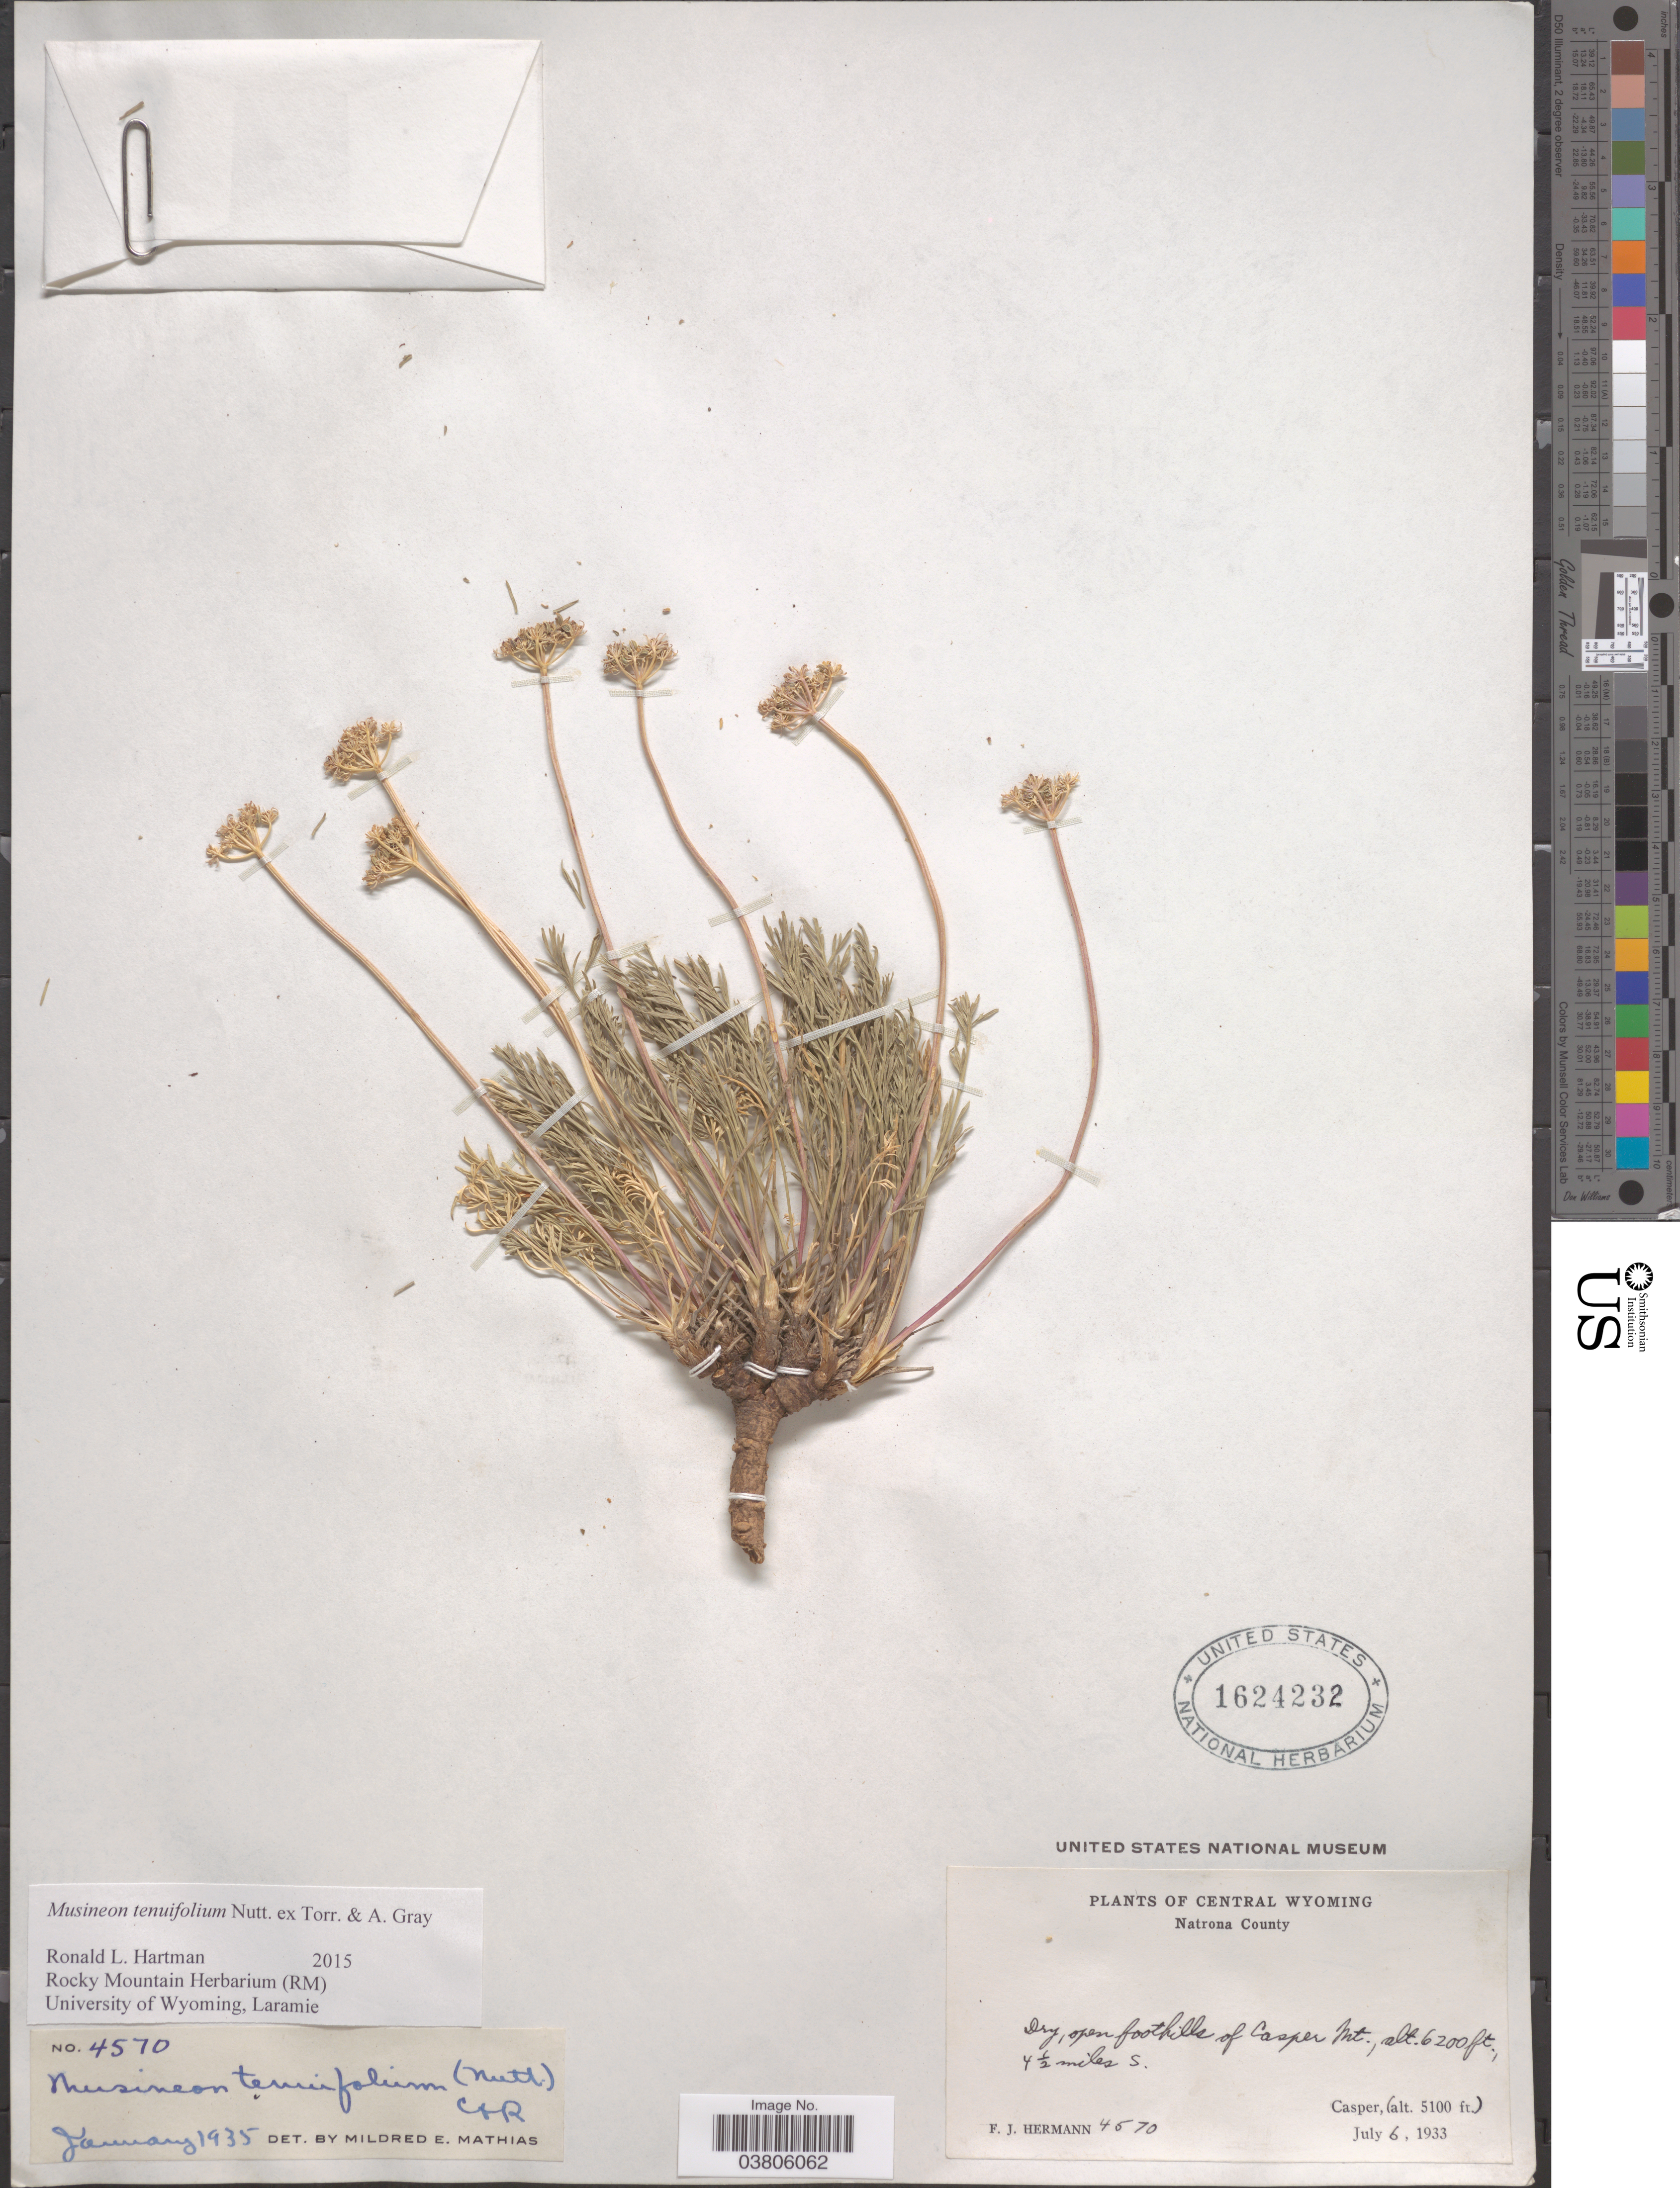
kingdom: Plantae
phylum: Tracheophyta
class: Magnoliopsida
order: Apiales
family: Apiaceae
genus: Musineon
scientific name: Musineon tenuifolium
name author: Nutt.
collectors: F. J. Hermann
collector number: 4570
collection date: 1933-07-06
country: United States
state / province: Wyoming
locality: Central Wyoming. Natrona County. Dry, open foothills of Casper Mt. 4½ miles S. Casper.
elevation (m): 1554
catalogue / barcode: US 1624232